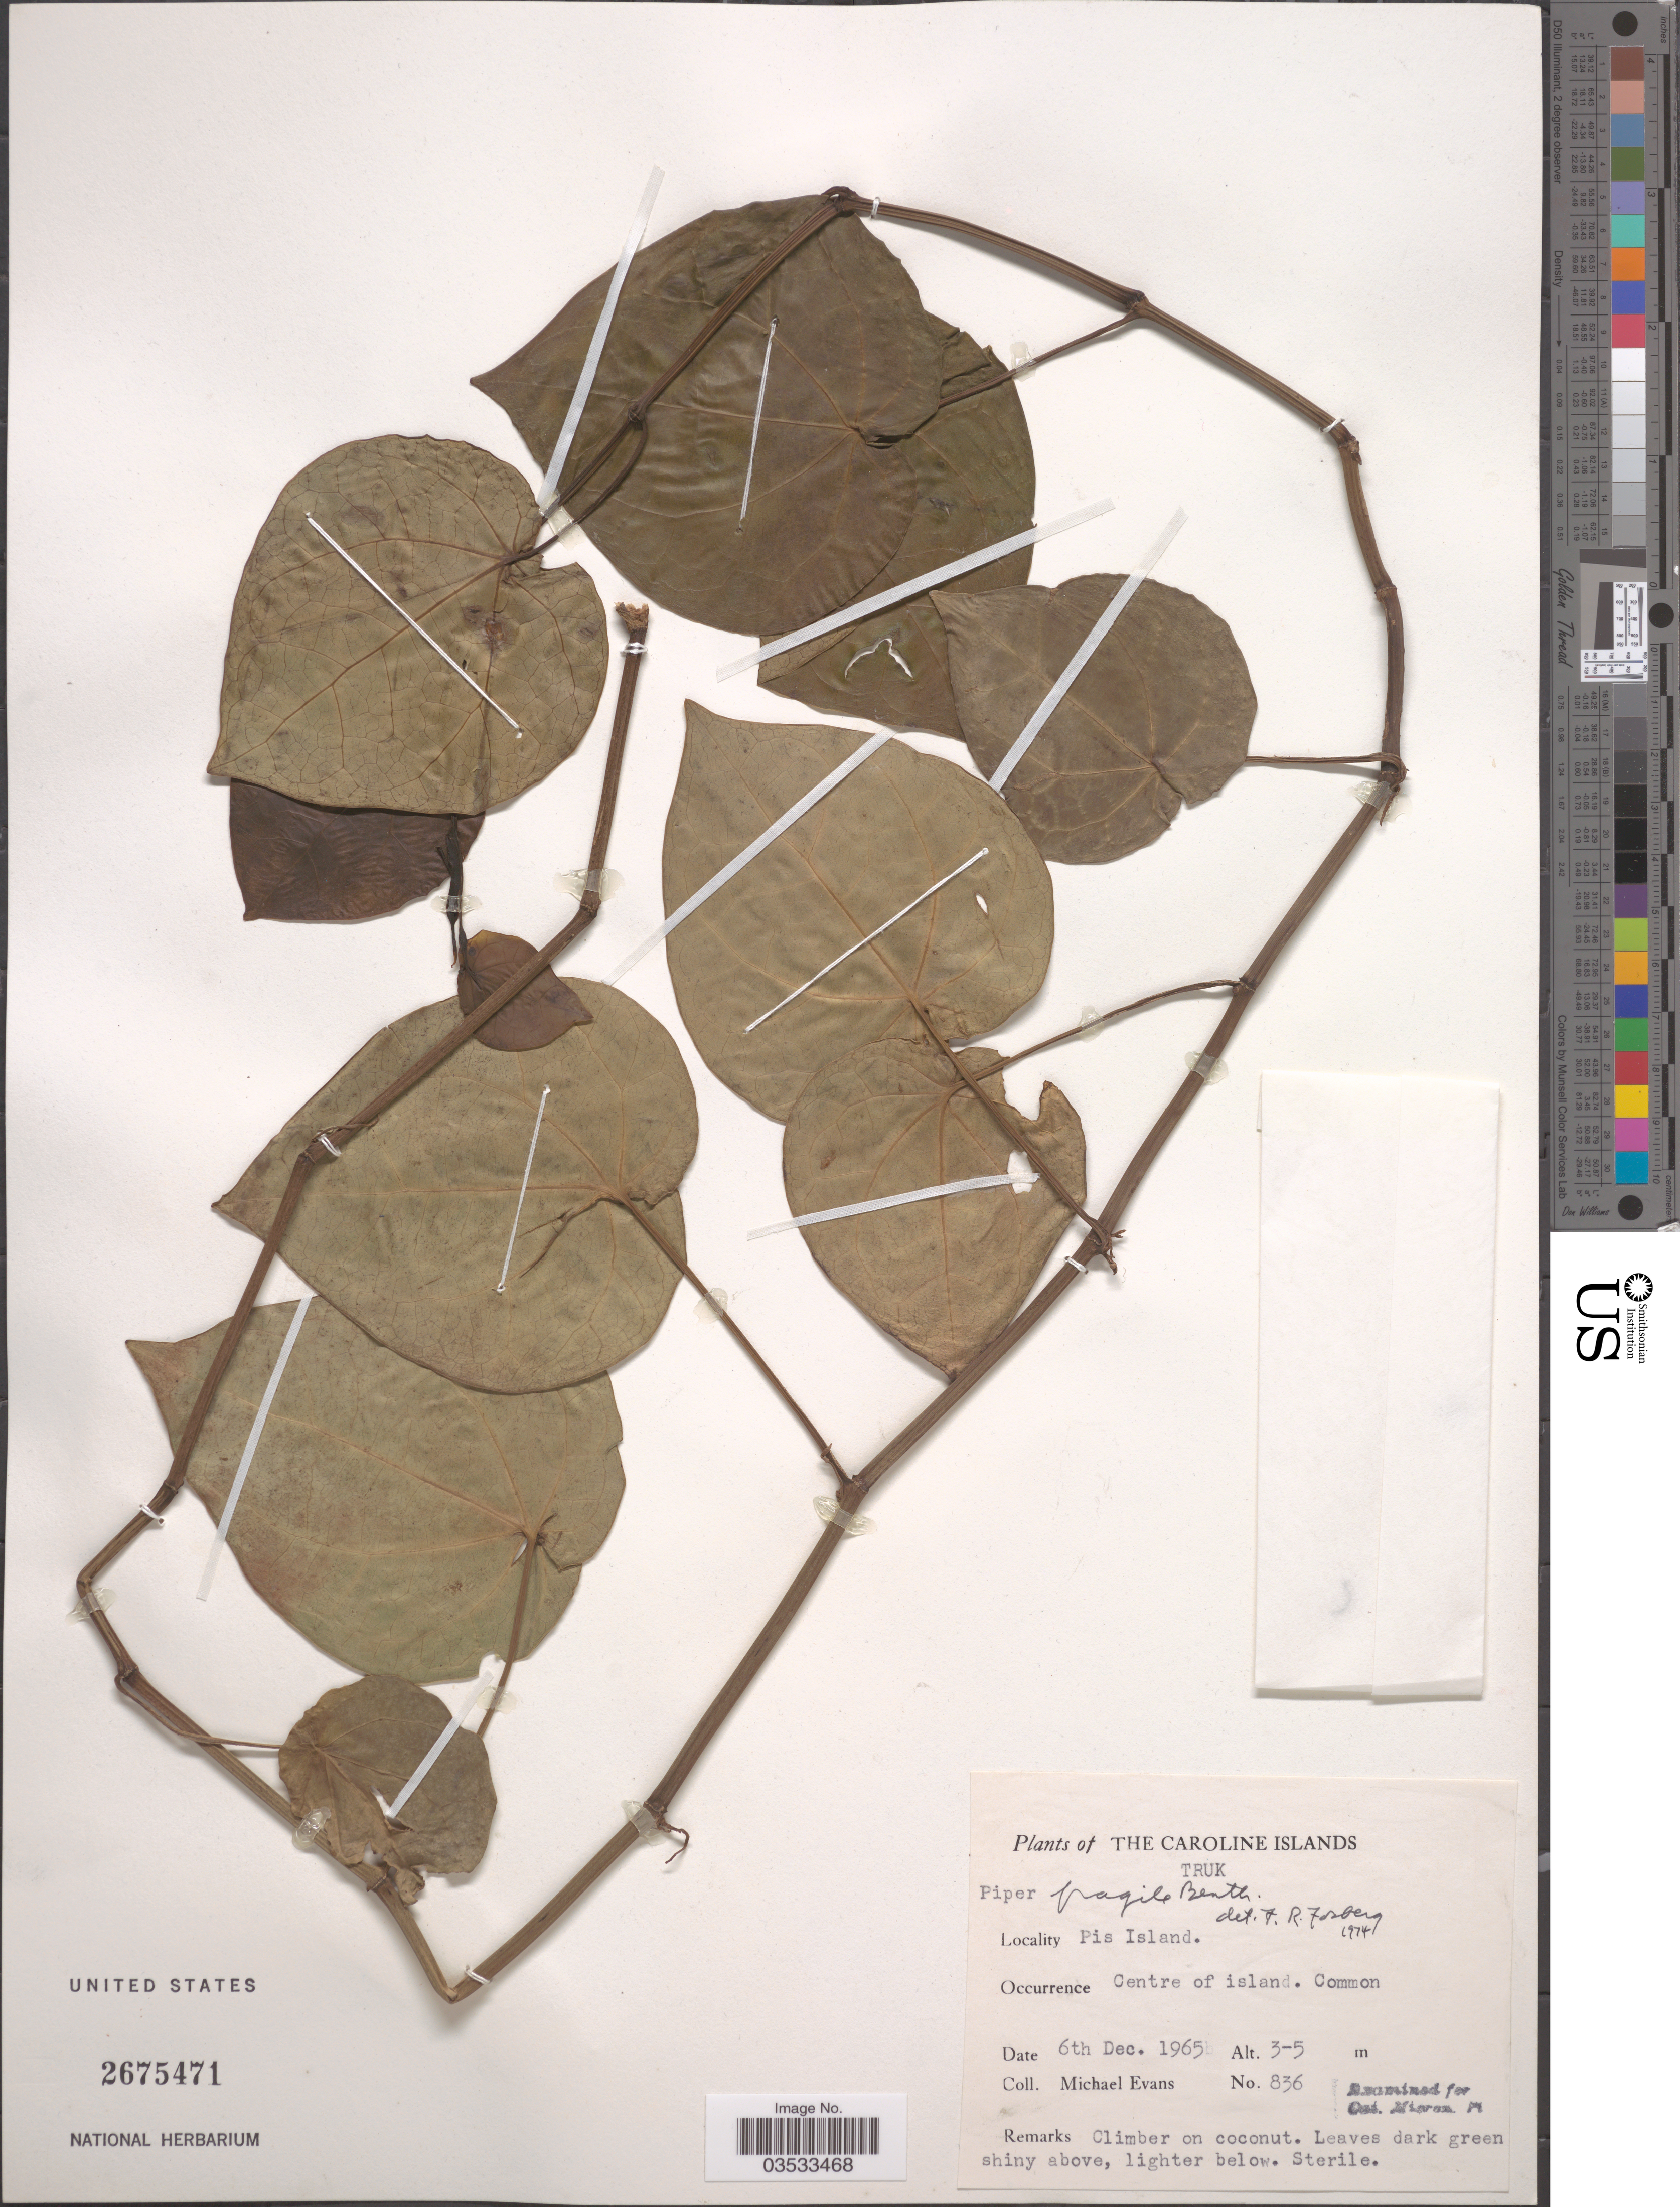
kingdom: Plantae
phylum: Tracheophyta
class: Magnoliopsida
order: Piperales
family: Piperaceae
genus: Piper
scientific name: Piper fragile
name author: Benth.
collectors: M. Evans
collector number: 836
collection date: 1965-12-06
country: Micronesia, Federated States of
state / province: Truk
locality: The Caroline Islands. Pis Island. Centre of island.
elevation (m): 3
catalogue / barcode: US 2675471